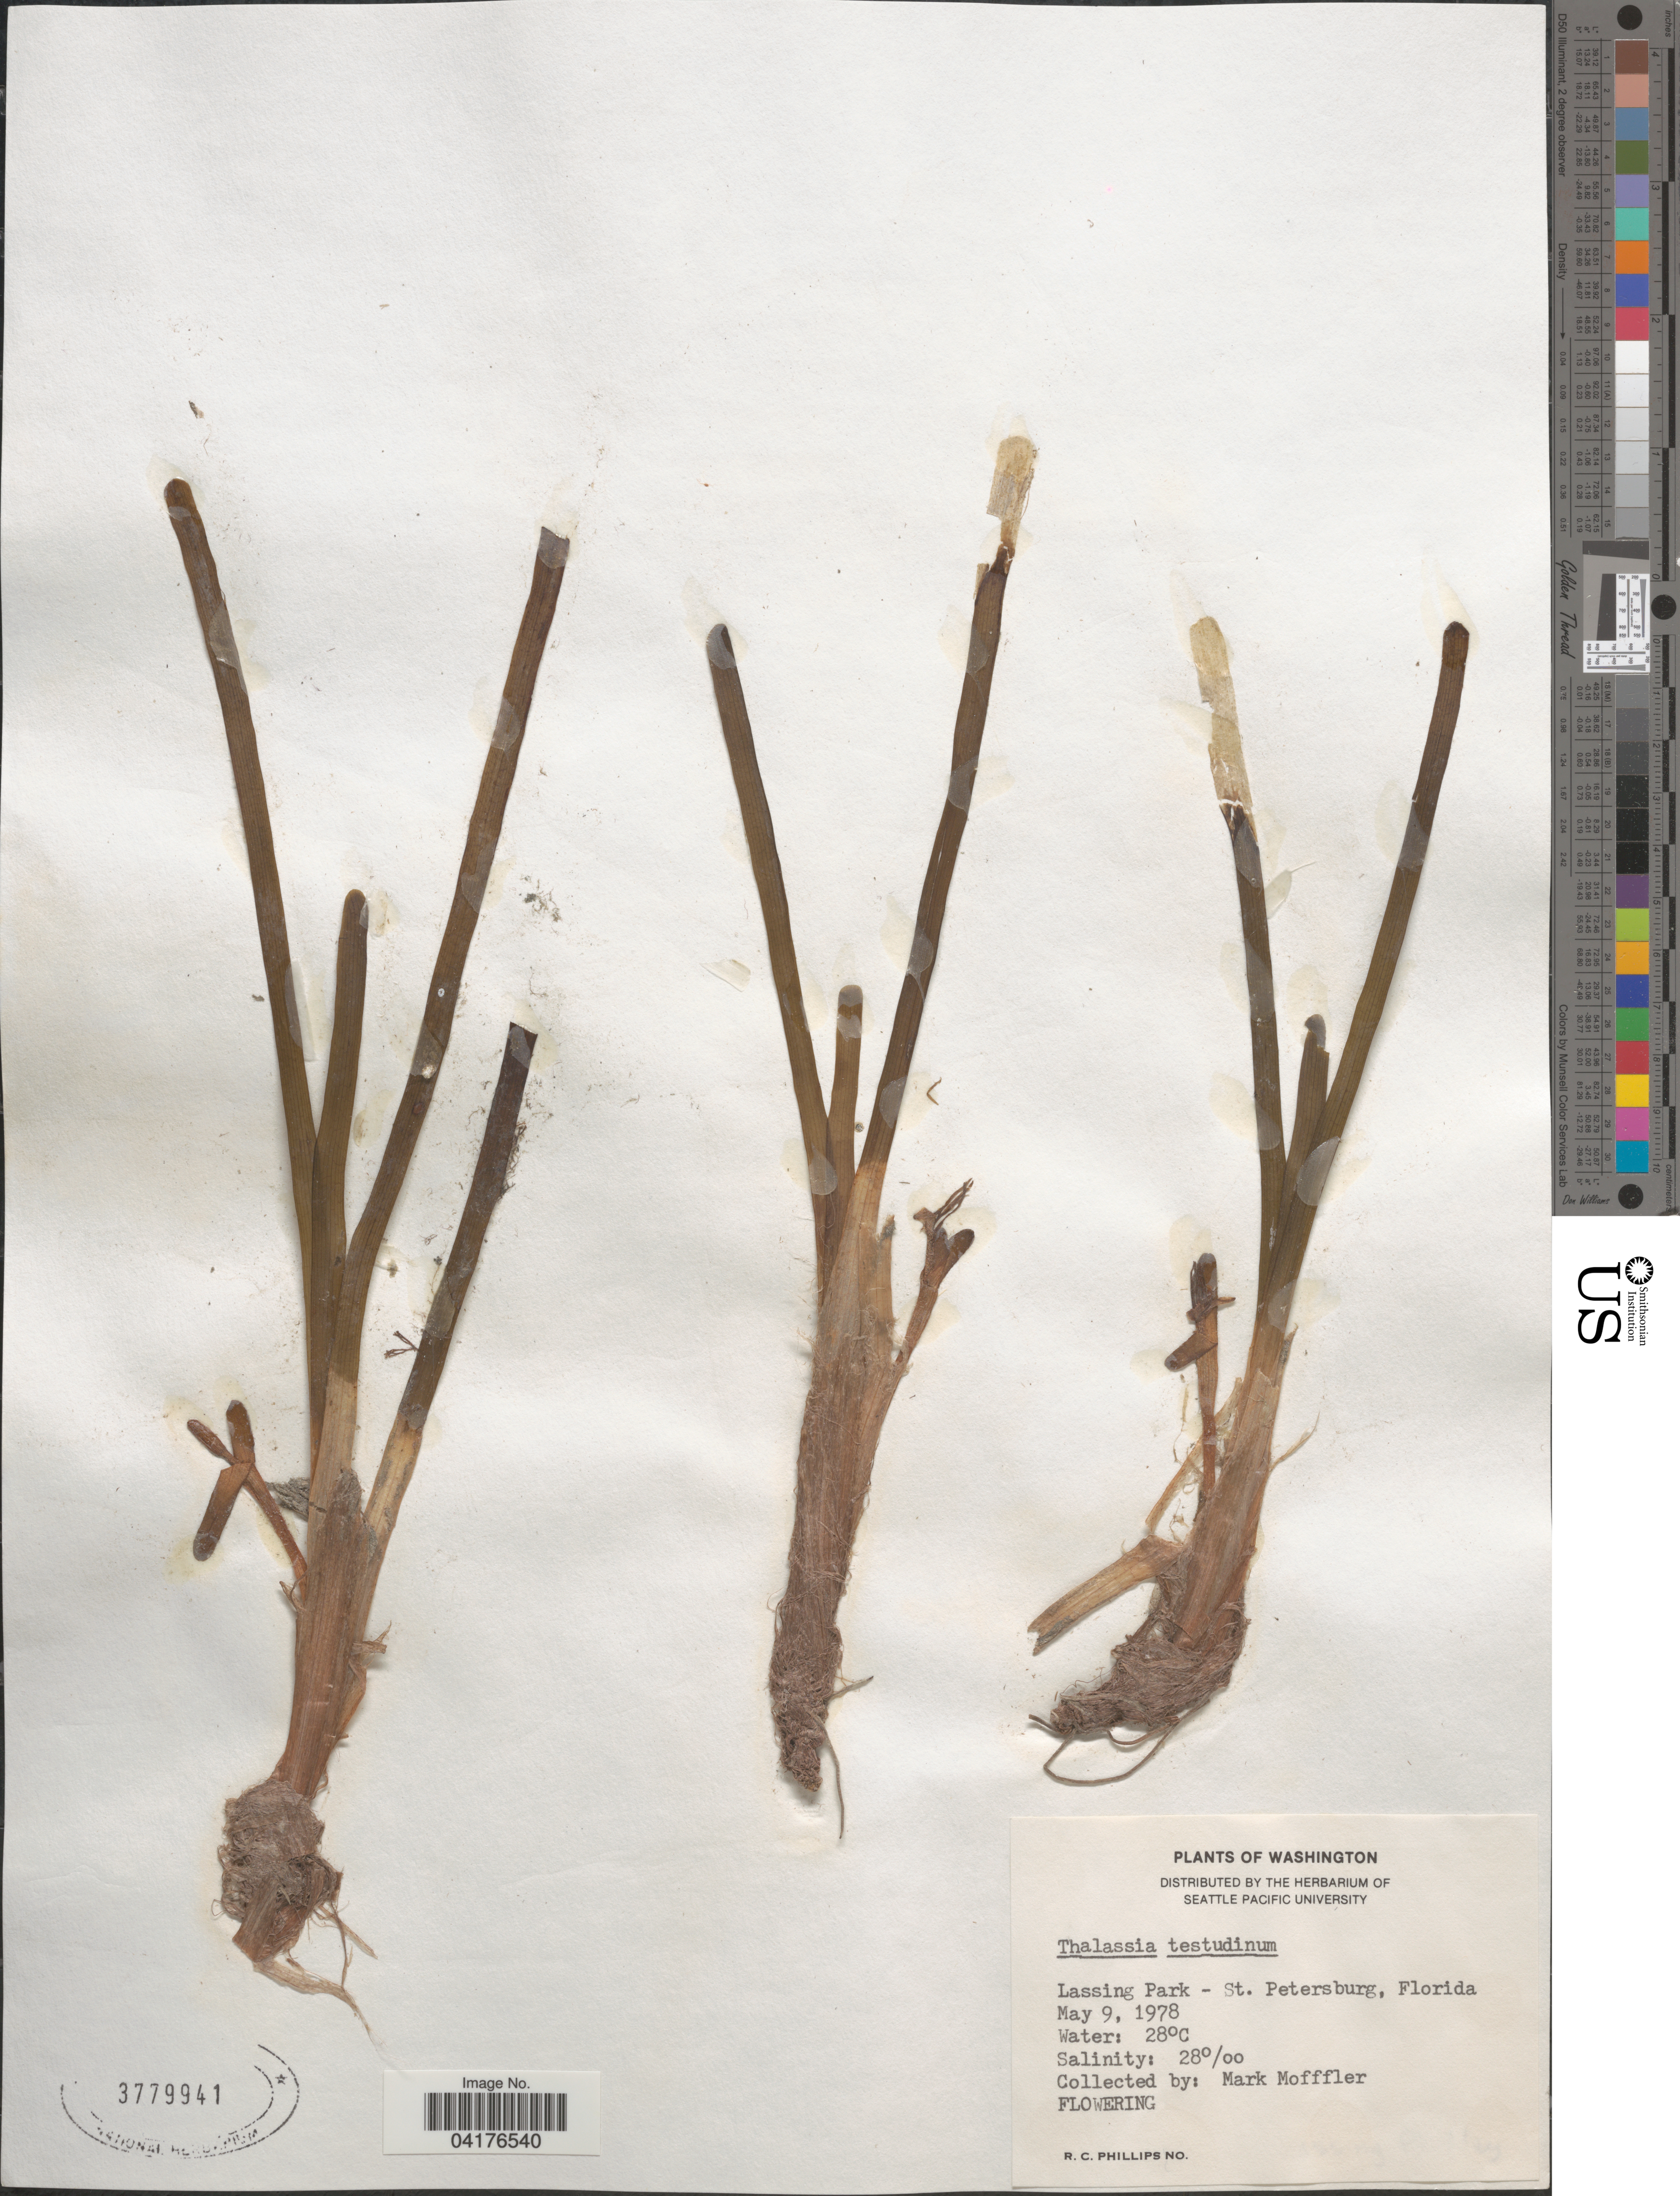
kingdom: Plantae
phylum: Tracheophyta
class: Liliopsida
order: Alismatales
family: Hydrocharitaceae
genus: Thalassia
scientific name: Thalassia testudinum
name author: Banks & Sol. ex K.D. Koenig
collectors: M. Moffler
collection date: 1978-05-09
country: United States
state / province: Florida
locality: Lassing Park - St. Petersburg.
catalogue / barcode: US 3779941